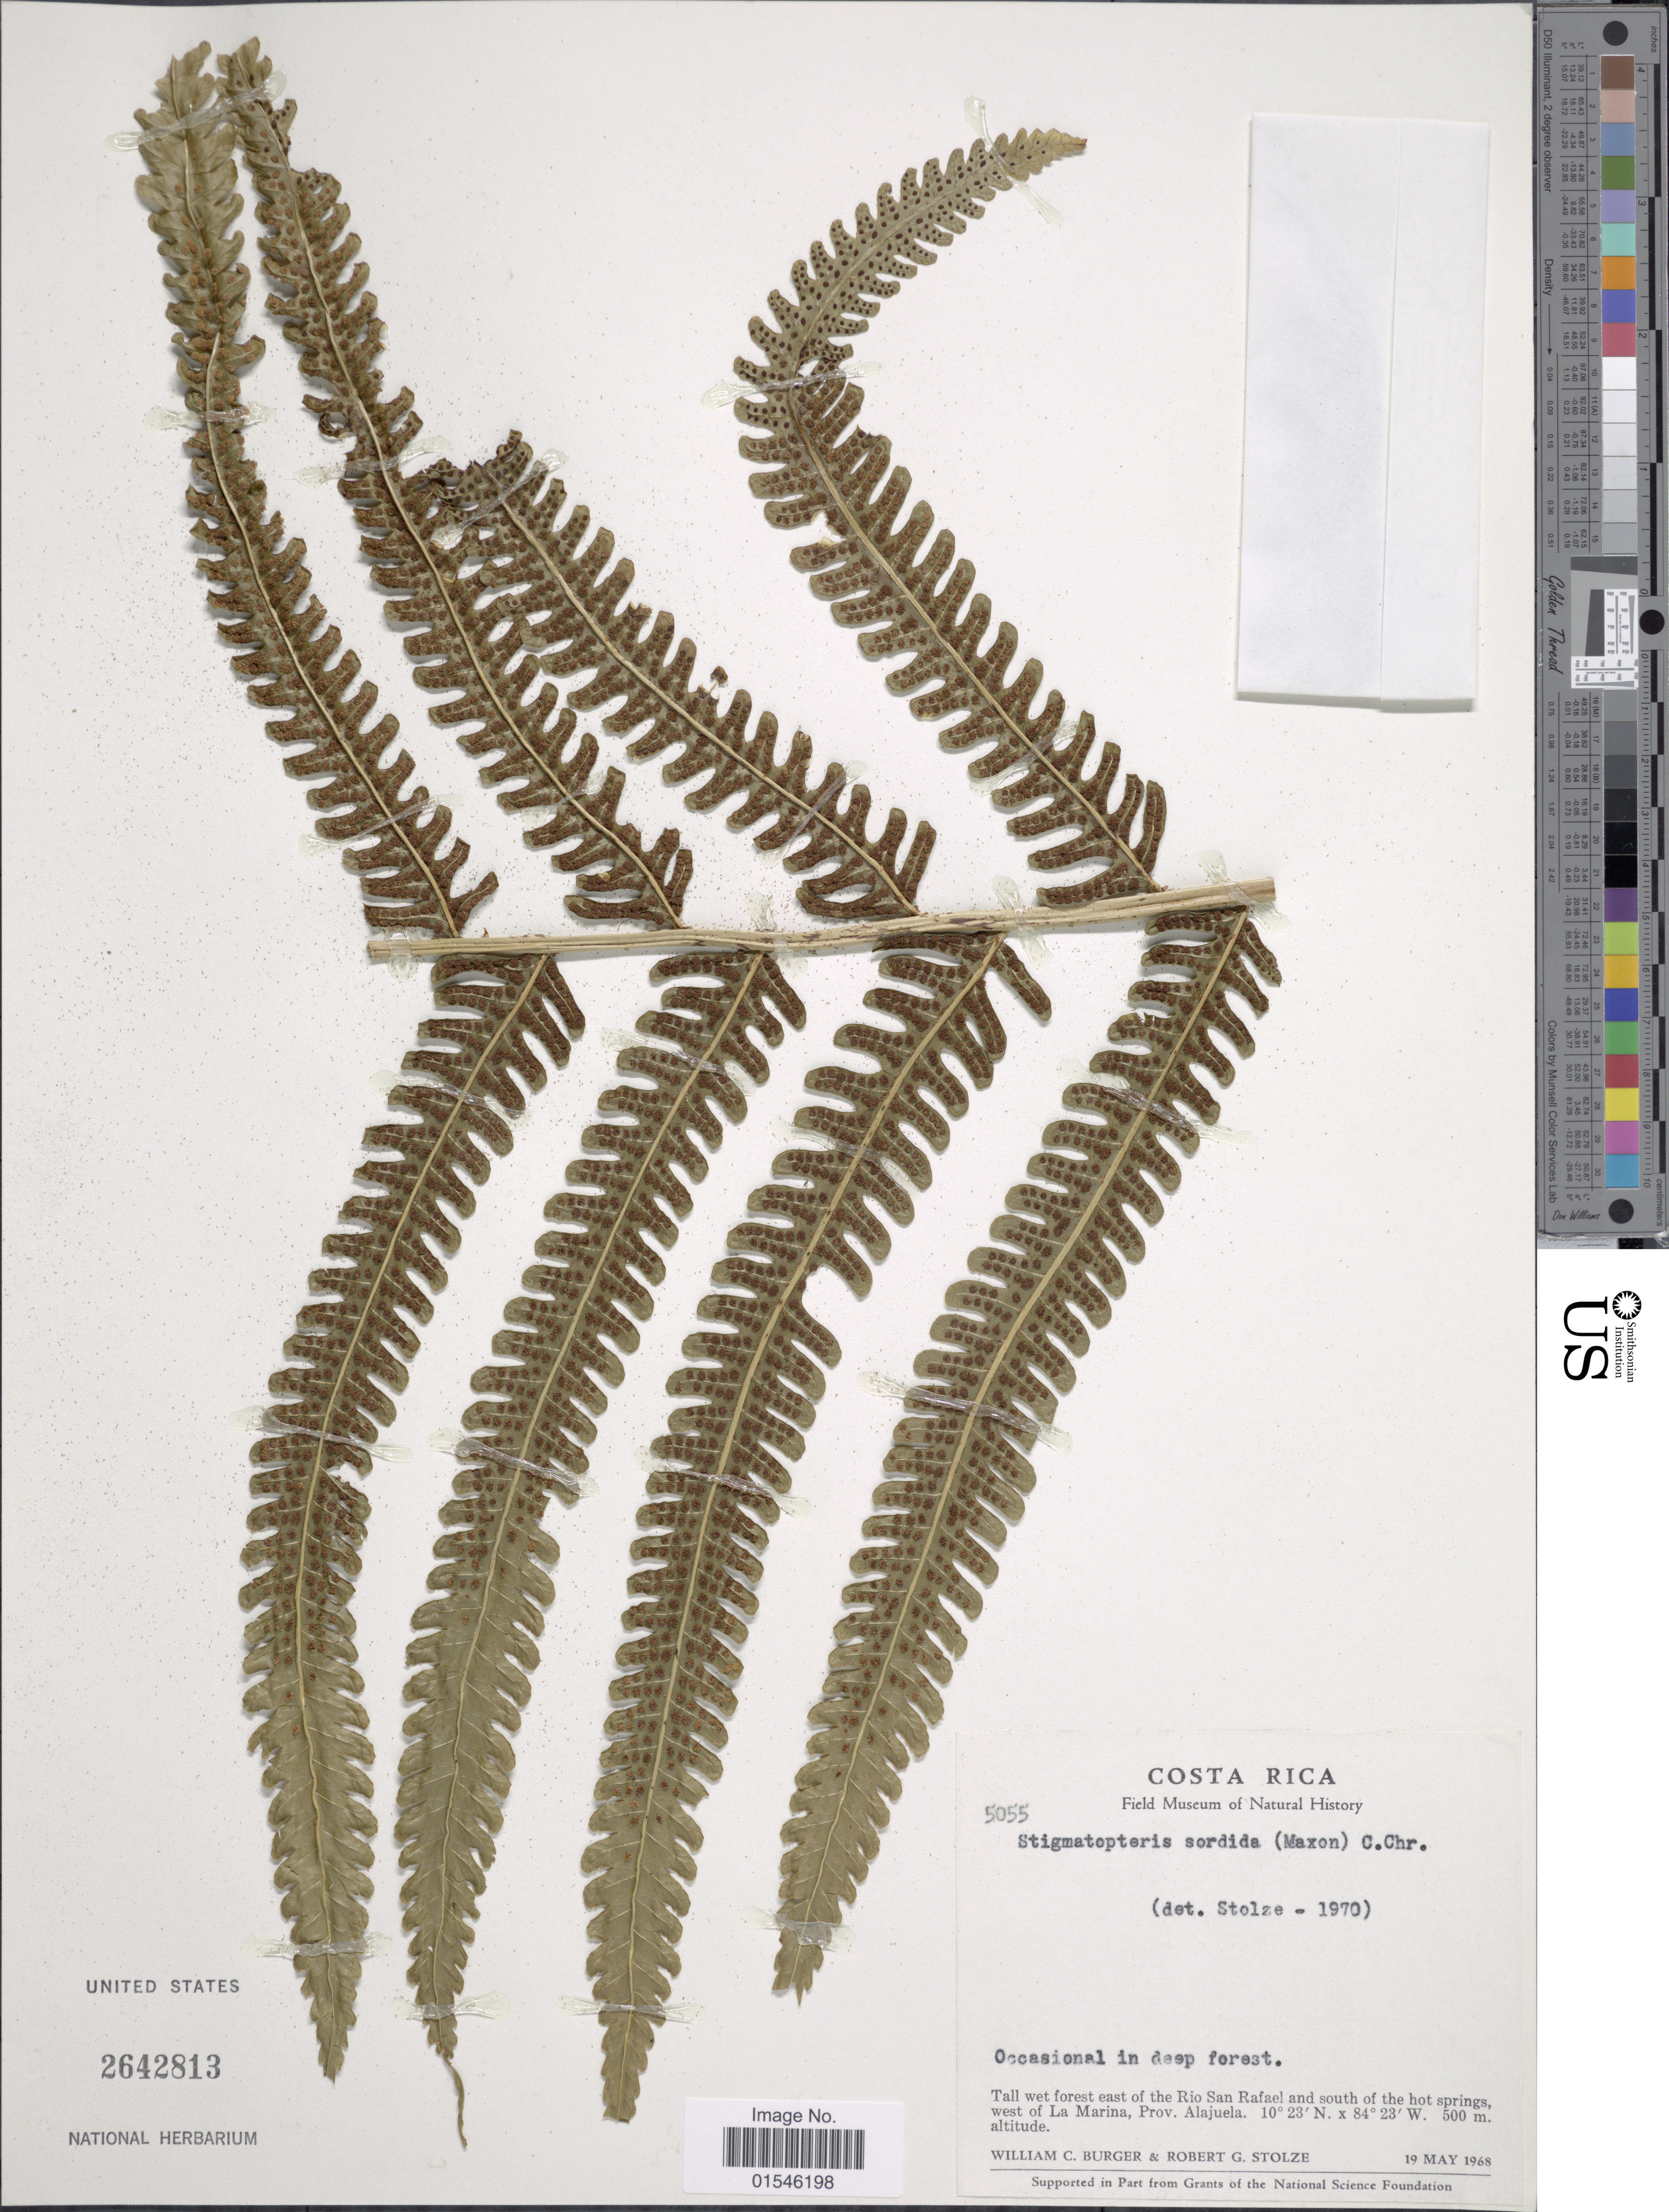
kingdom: Plantae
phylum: Tracheophyta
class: Polypodiopsida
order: Polypodiales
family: Dryopteridaceae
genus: Stigmatopteris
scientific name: Stigmatopteris sordida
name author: (Maxon) C. Chr.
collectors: W. Burger & R. G. Stolze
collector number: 5055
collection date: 1968-05-19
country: Costa Rica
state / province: Alajuela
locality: Tall wet forest east of the Rio San Rafael and south of the hot springs, west of La Marina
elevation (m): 500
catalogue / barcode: US 2642813